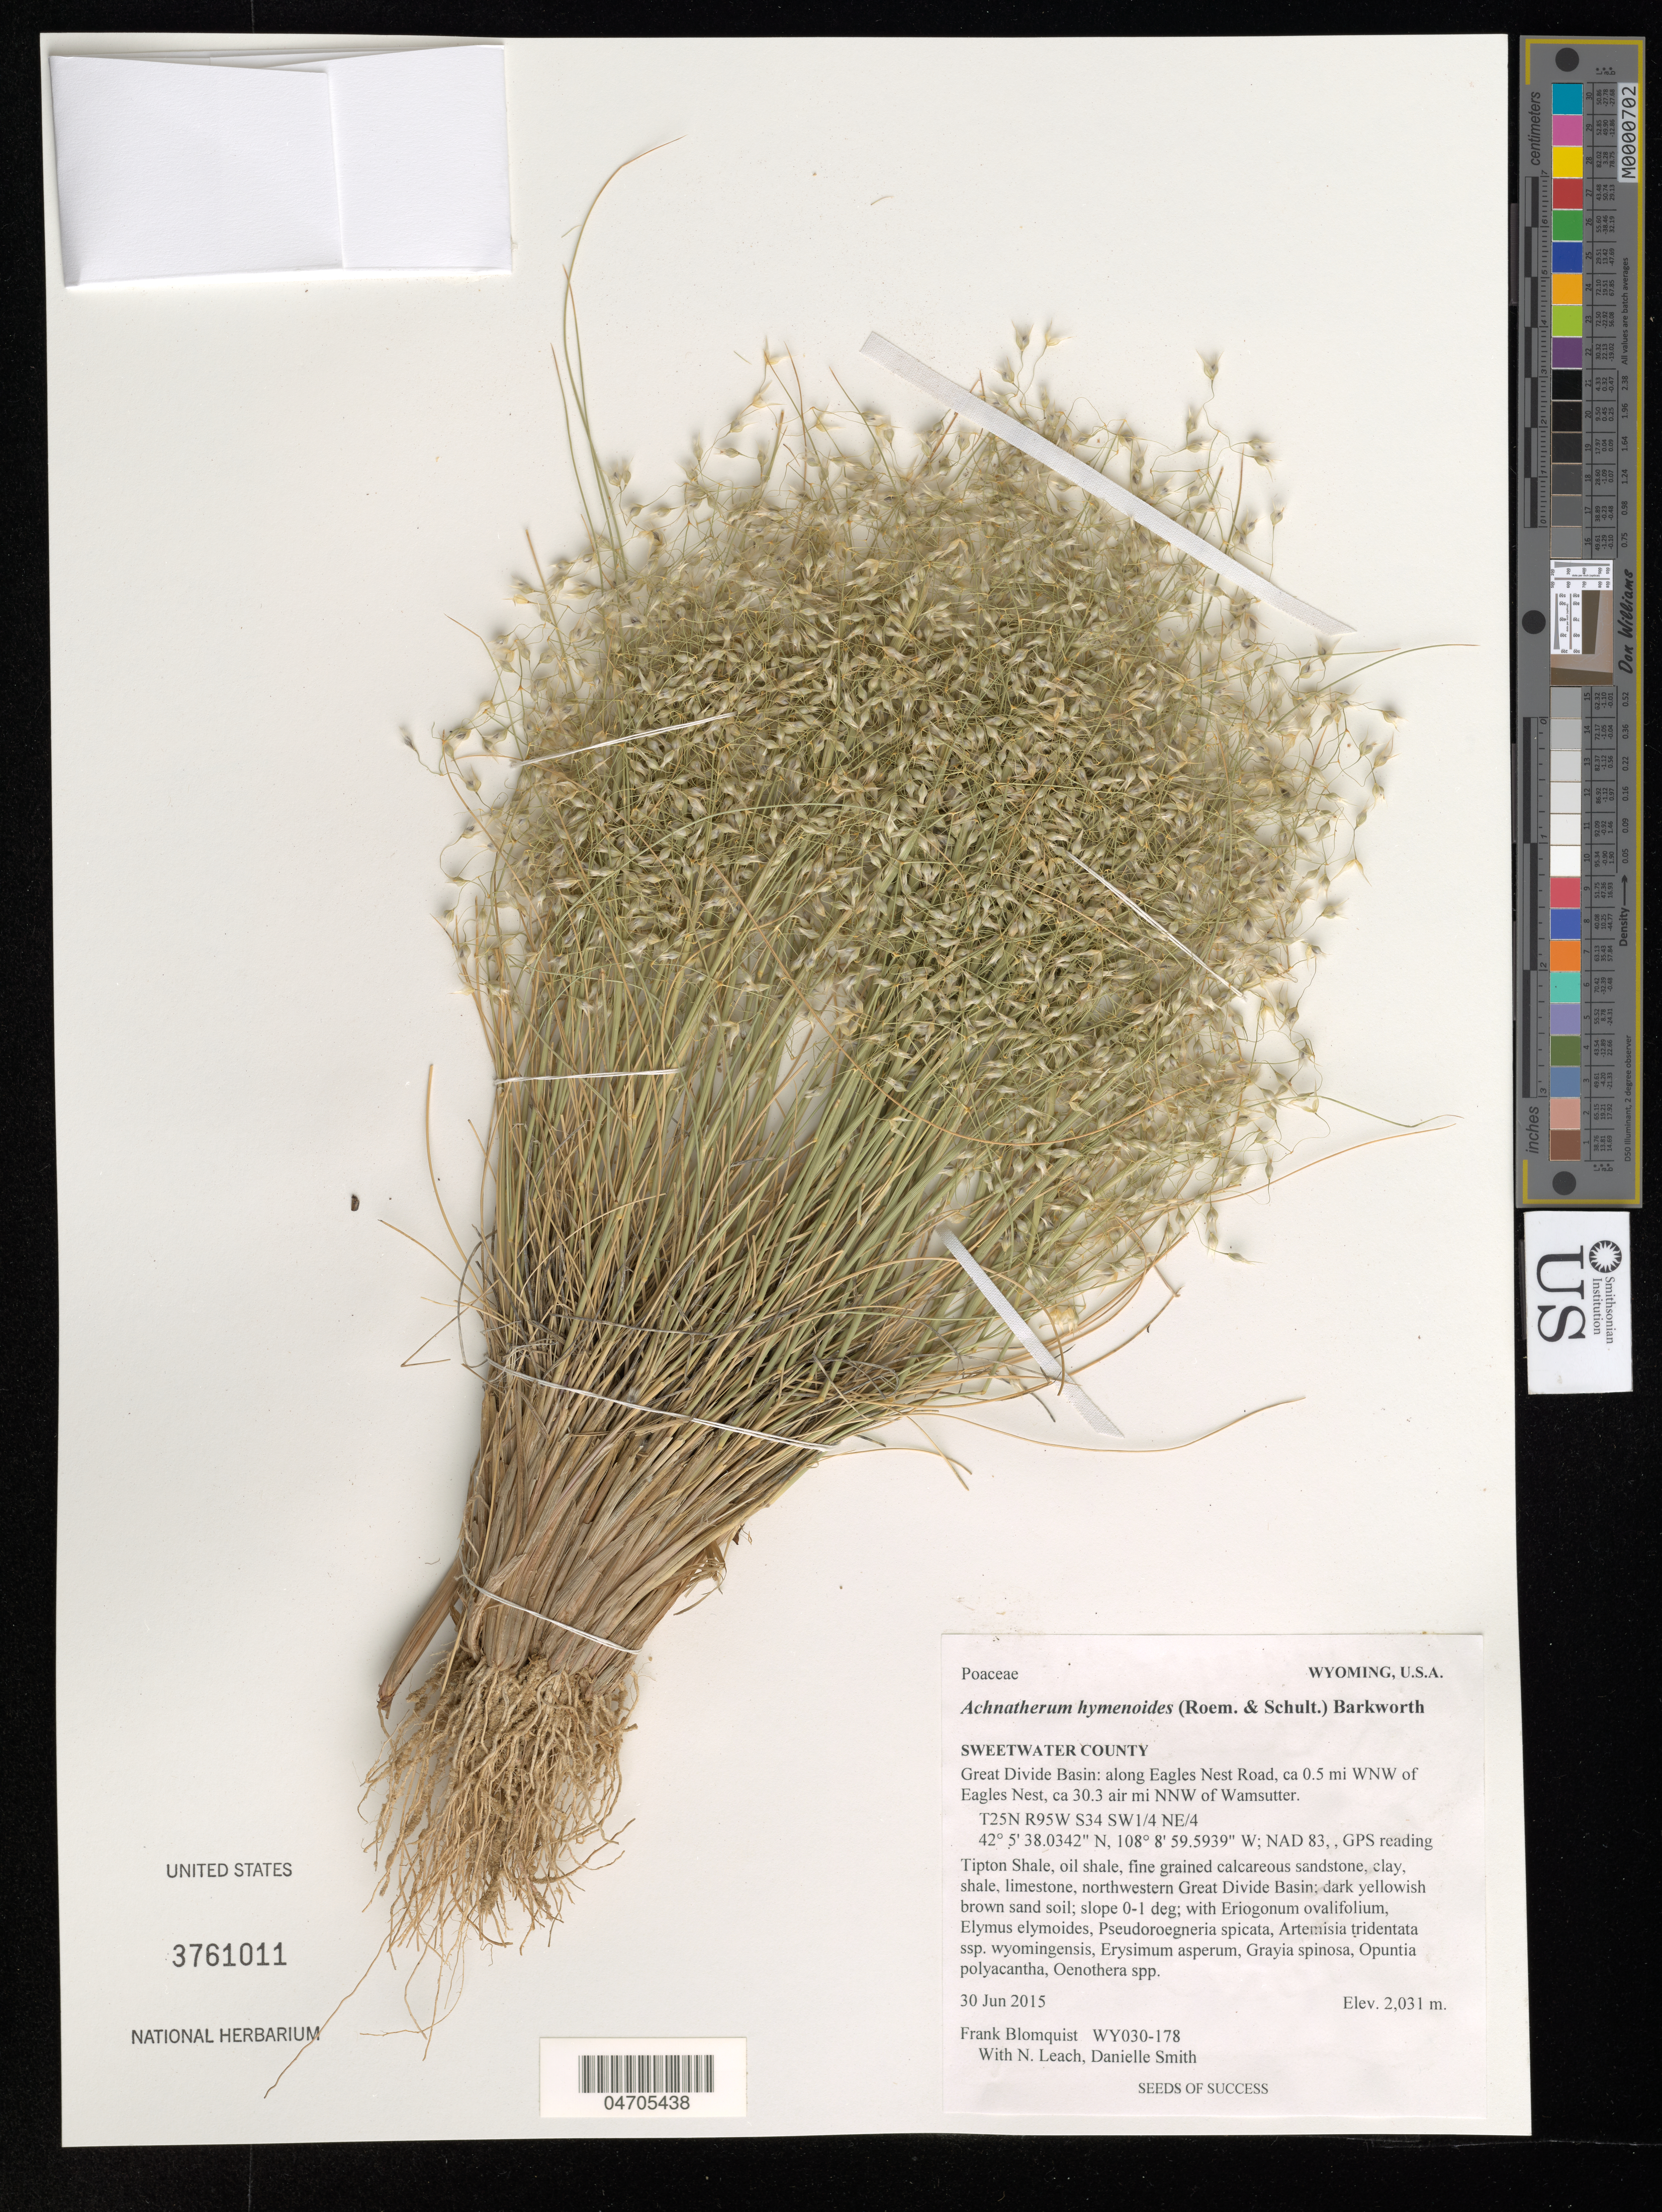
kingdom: Plantae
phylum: Tracheophyta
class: Liliopsida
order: Poales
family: Poaceae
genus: Achnatherum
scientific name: Achnatherum hymenoides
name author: (Roem. & Schult.) Barkworth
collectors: F. Blomquist, N. Leach & D. Smith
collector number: WY030-178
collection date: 2015-06-30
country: United States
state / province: Wyoming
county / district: Sweetwater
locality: Sweetwater County. Great Divide Basin: along Eagles Nest Road, ca 0.5 mi WNW of Eagles Nest, ca 30.3 air mi NNW of Wamsutter. T25N R95W S34 SW1/4 NE/4.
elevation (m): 2031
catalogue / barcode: US 3761011